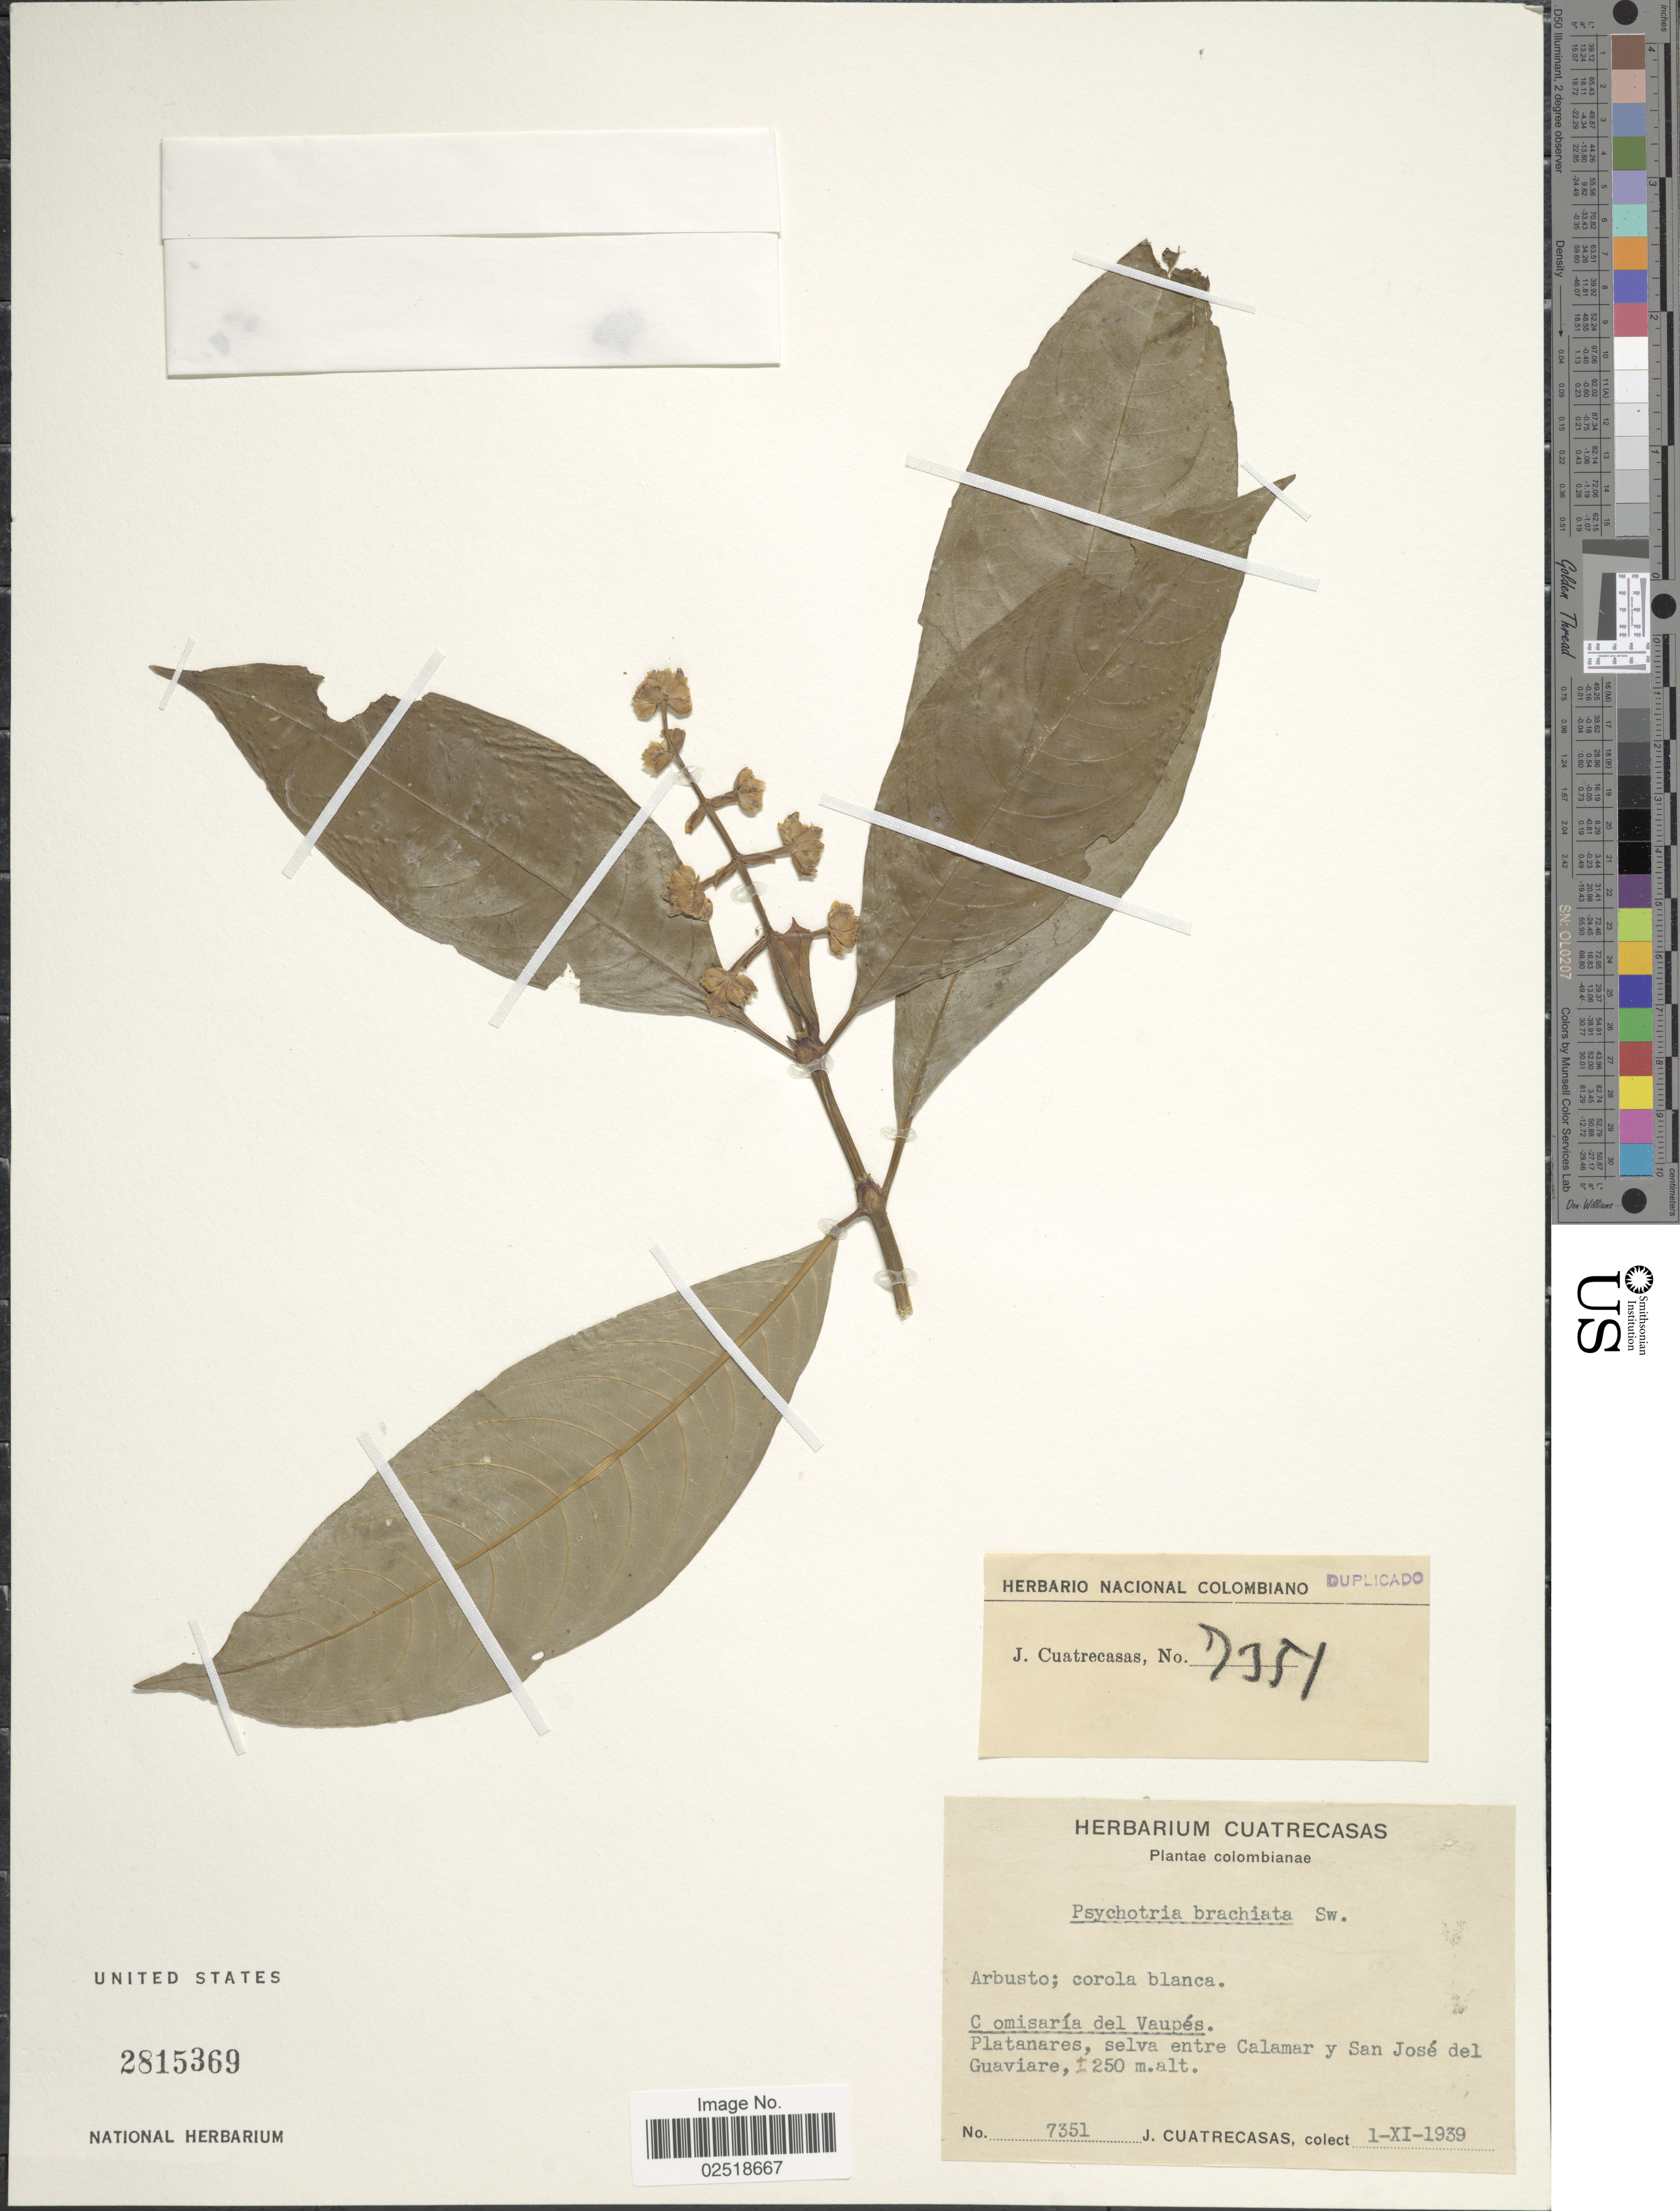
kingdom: Plantae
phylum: Tracheophyta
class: Magnoliopsida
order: Gentianales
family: Rubiaceae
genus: Psychotria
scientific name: Psychotria caerulea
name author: Ruiz & Pav.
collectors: J. Cuatrecasas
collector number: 7351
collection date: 1939-11-01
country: Colombia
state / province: Vaupés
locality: Comisaría del Vaupés. Plantanares, selva entre Calamar y San José del Guaviare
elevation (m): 250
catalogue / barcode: US 2815369